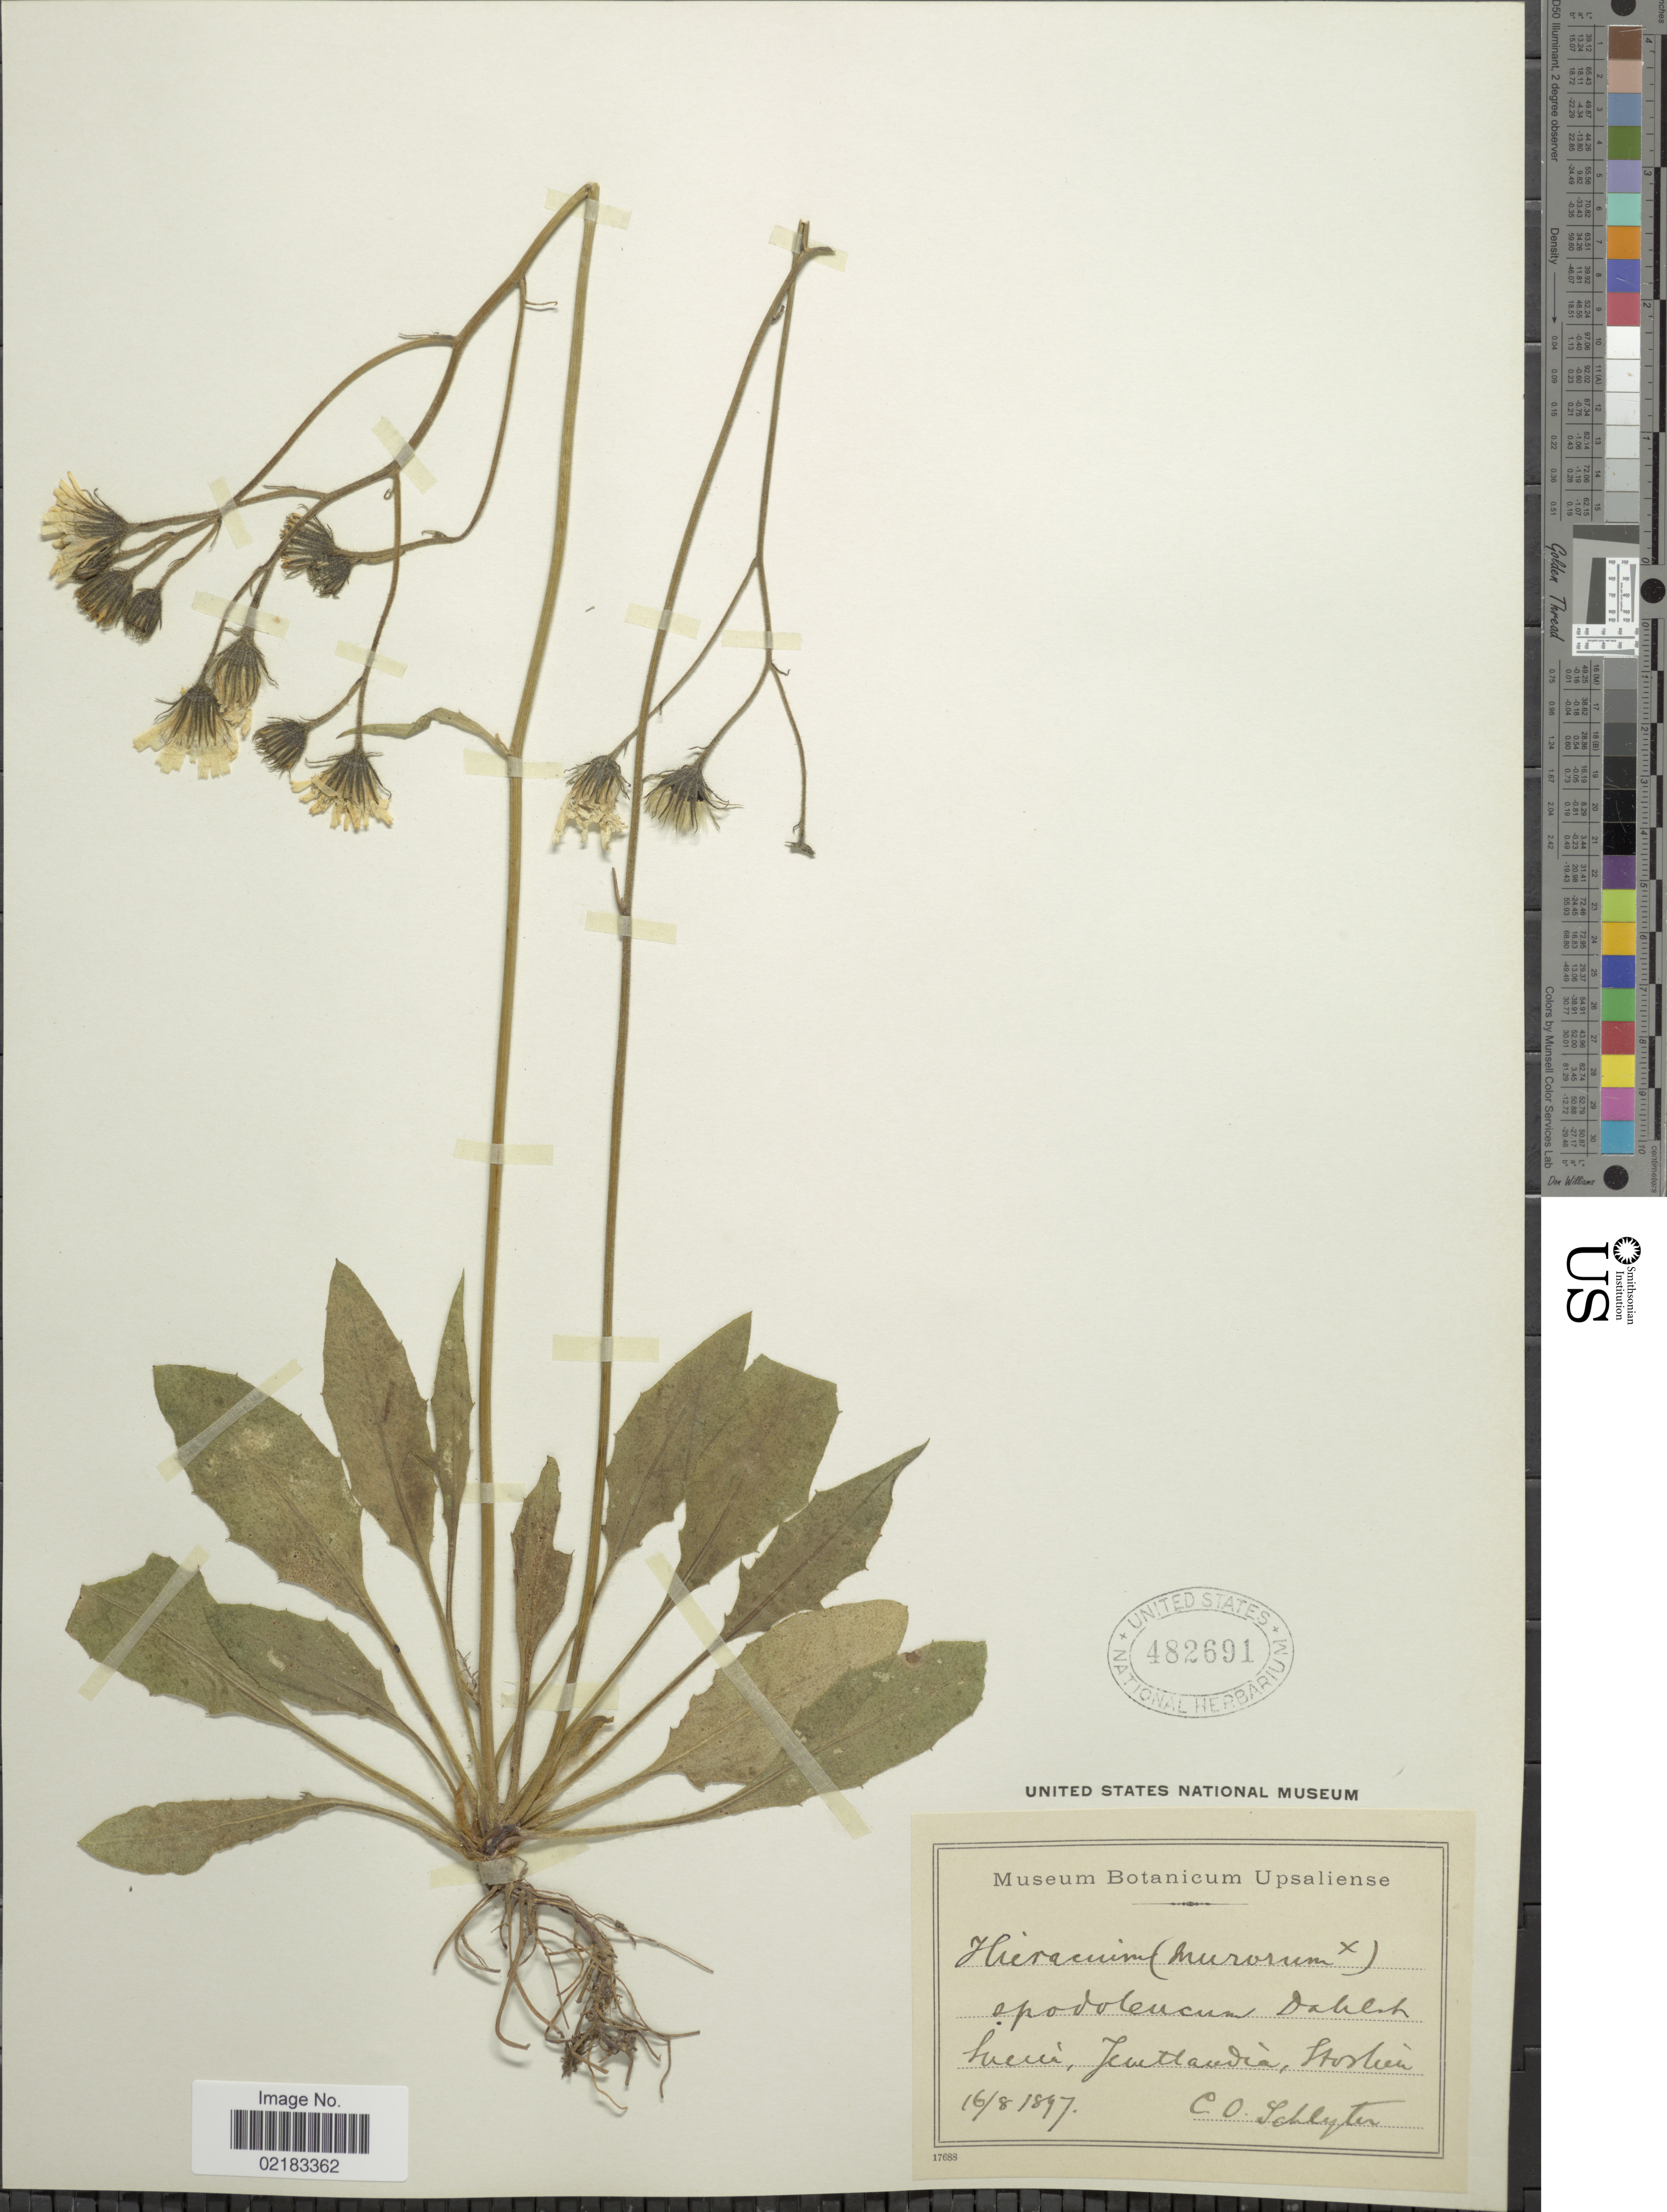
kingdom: Plantae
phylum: Tracheophyta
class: Magnoliopsida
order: Asterales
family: Asteraceae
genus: Hieracium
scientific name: Hieracium murorum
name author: L.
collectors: C. Schlyter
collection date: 1897-08-16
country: Sweden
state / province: Jämtland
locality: Suecia: Jemtlandia, Stoslien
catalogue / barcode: US 482691